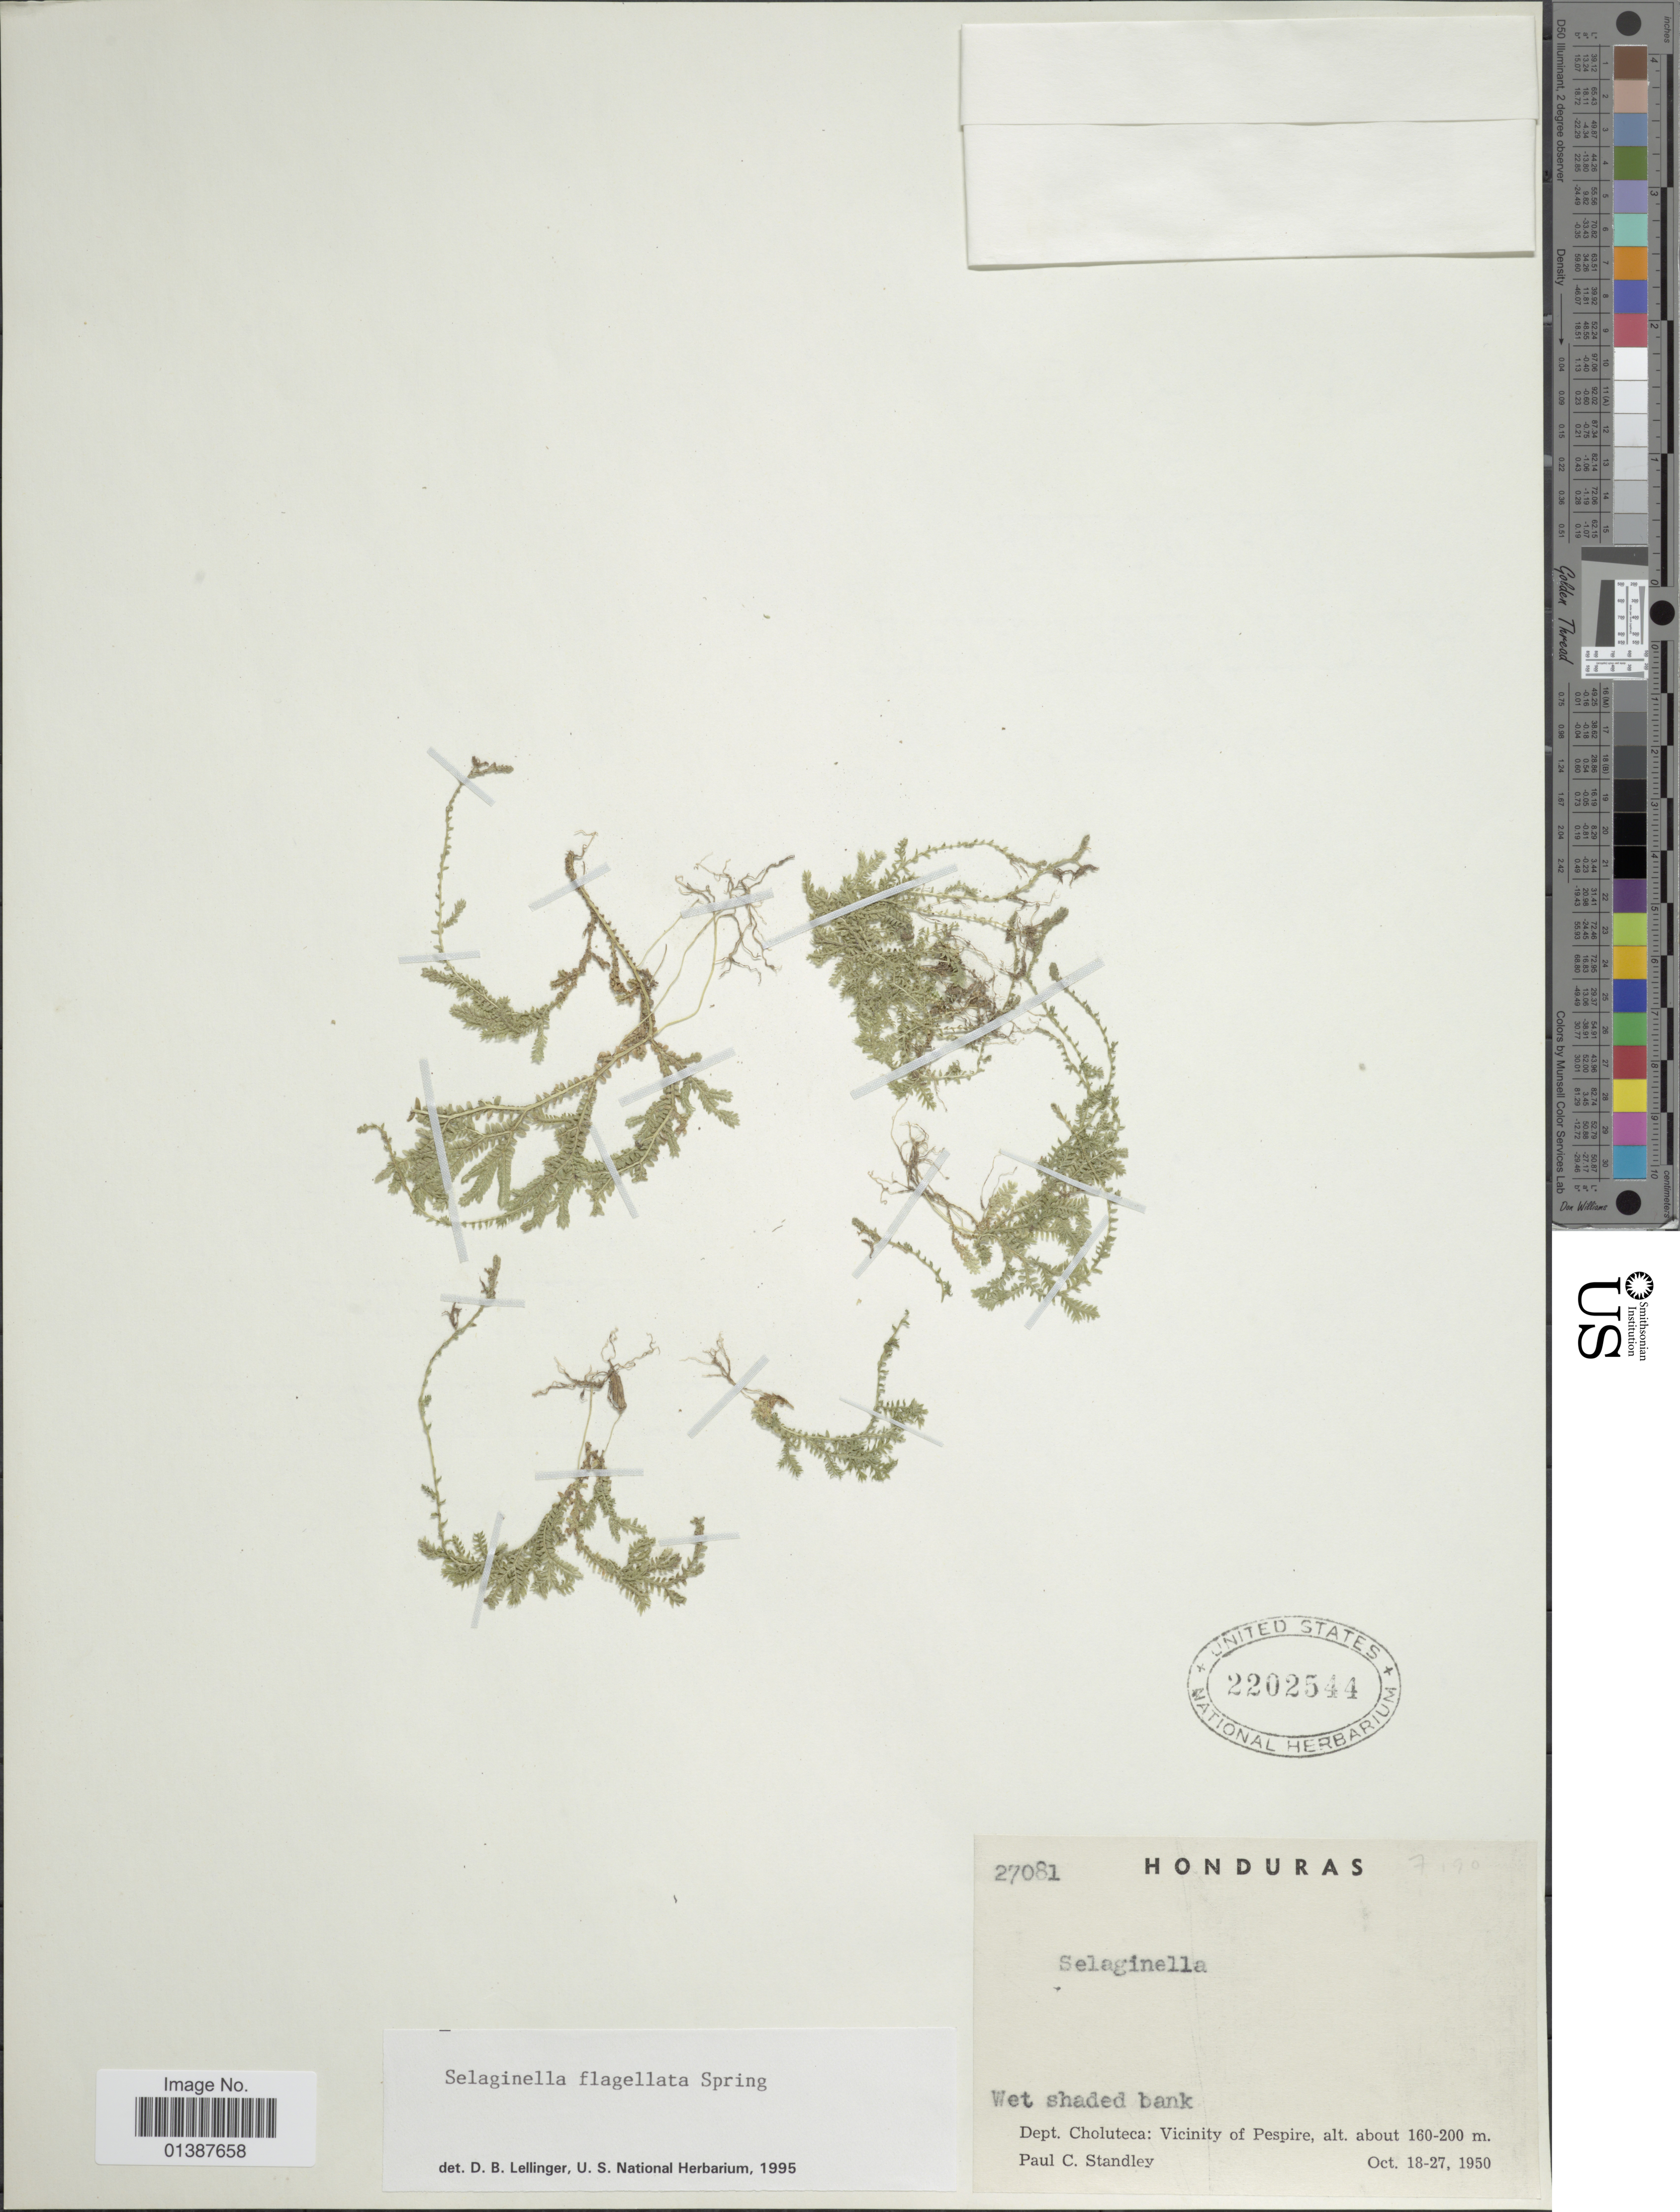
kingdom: Plantae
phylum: Tracheophyta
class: Lycopodiopsida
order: Selaginellales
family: Selaginellaceae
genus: Selaginella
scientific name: Selaginella flagellata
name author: Spring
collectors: P. C. Standley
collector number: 27081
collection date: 1950-10-18/1950-10-27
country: Honduras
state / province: Choluteca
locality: Dept Choluteca: Vicinity of Pespure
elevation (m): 160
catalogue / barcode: US 2202544